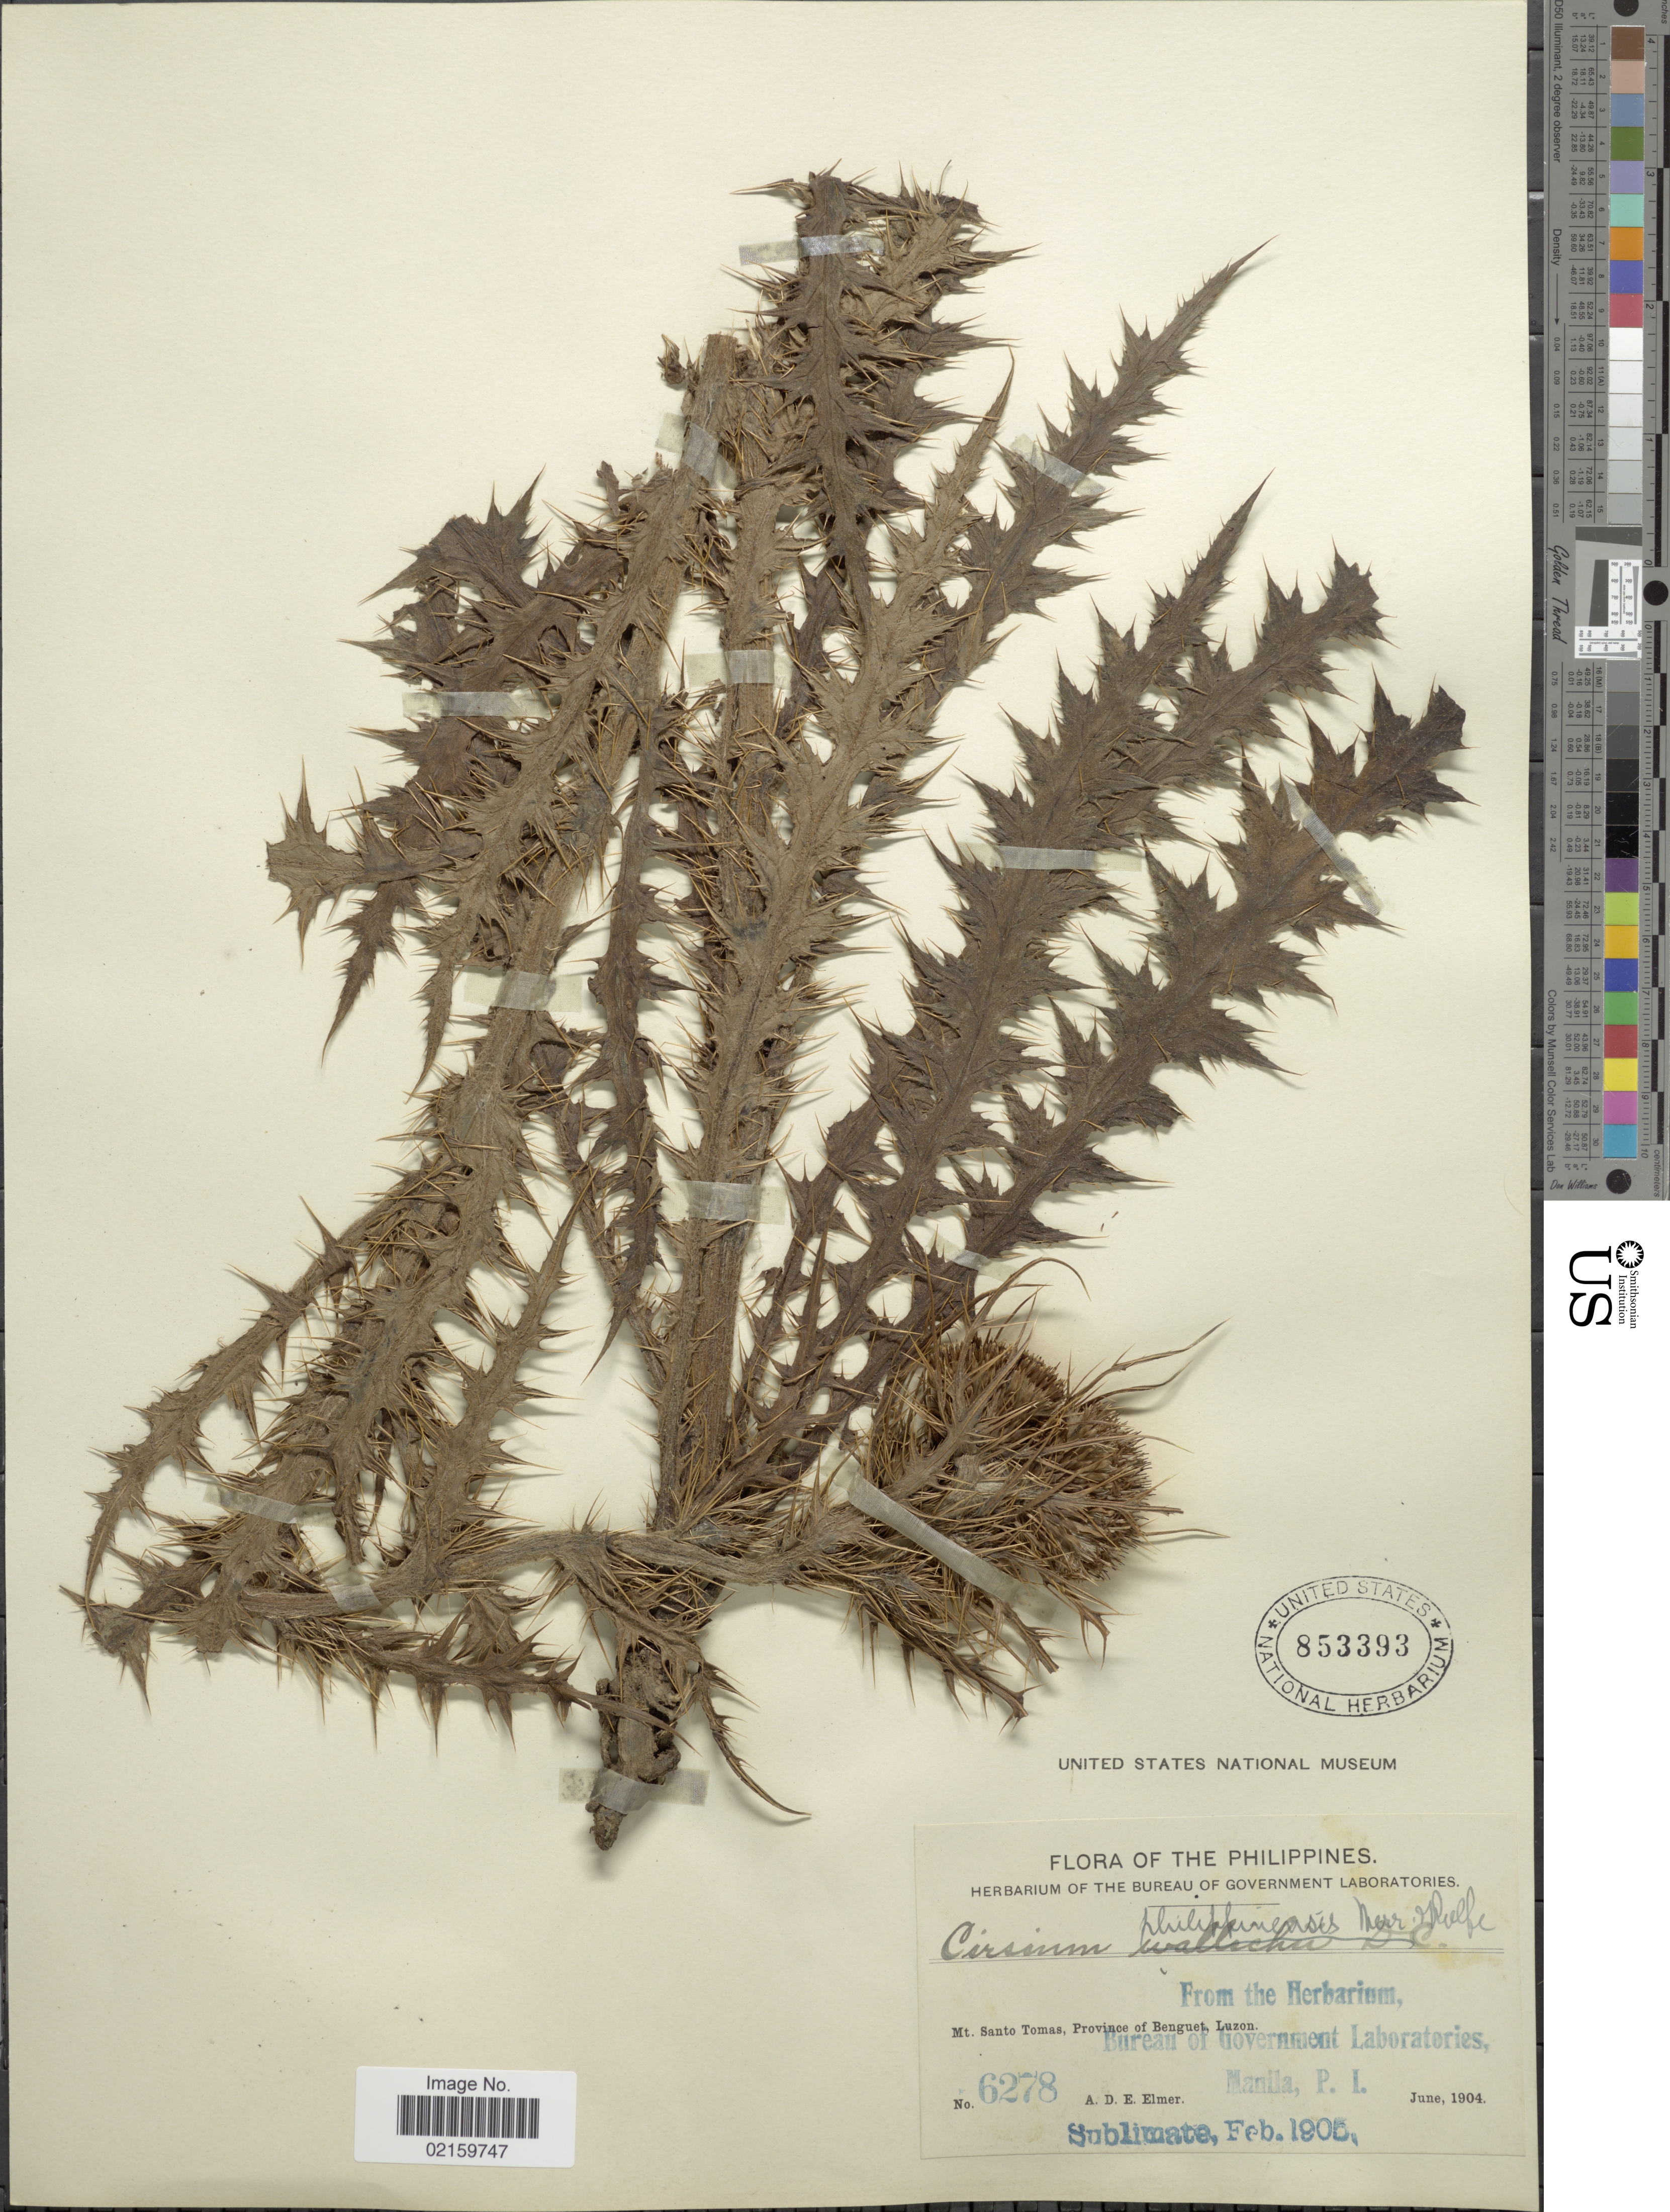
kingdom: Plantae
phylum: Tracheophyta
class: Magnoliopsida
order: Asterales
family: Asteraceae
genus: Cirsium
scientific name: Cirsium luzoniense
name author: Merr.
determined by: Strong, Mark T., (BOT), Smithsonian Institution - National Museum of Natural History (UNITED STATES)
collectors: A. D. E. Elmer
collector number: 6278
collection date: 1904-06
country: Philippines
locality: Mt. Santo Tomas, Province of Benguet, Luzon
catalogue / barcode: US 853393